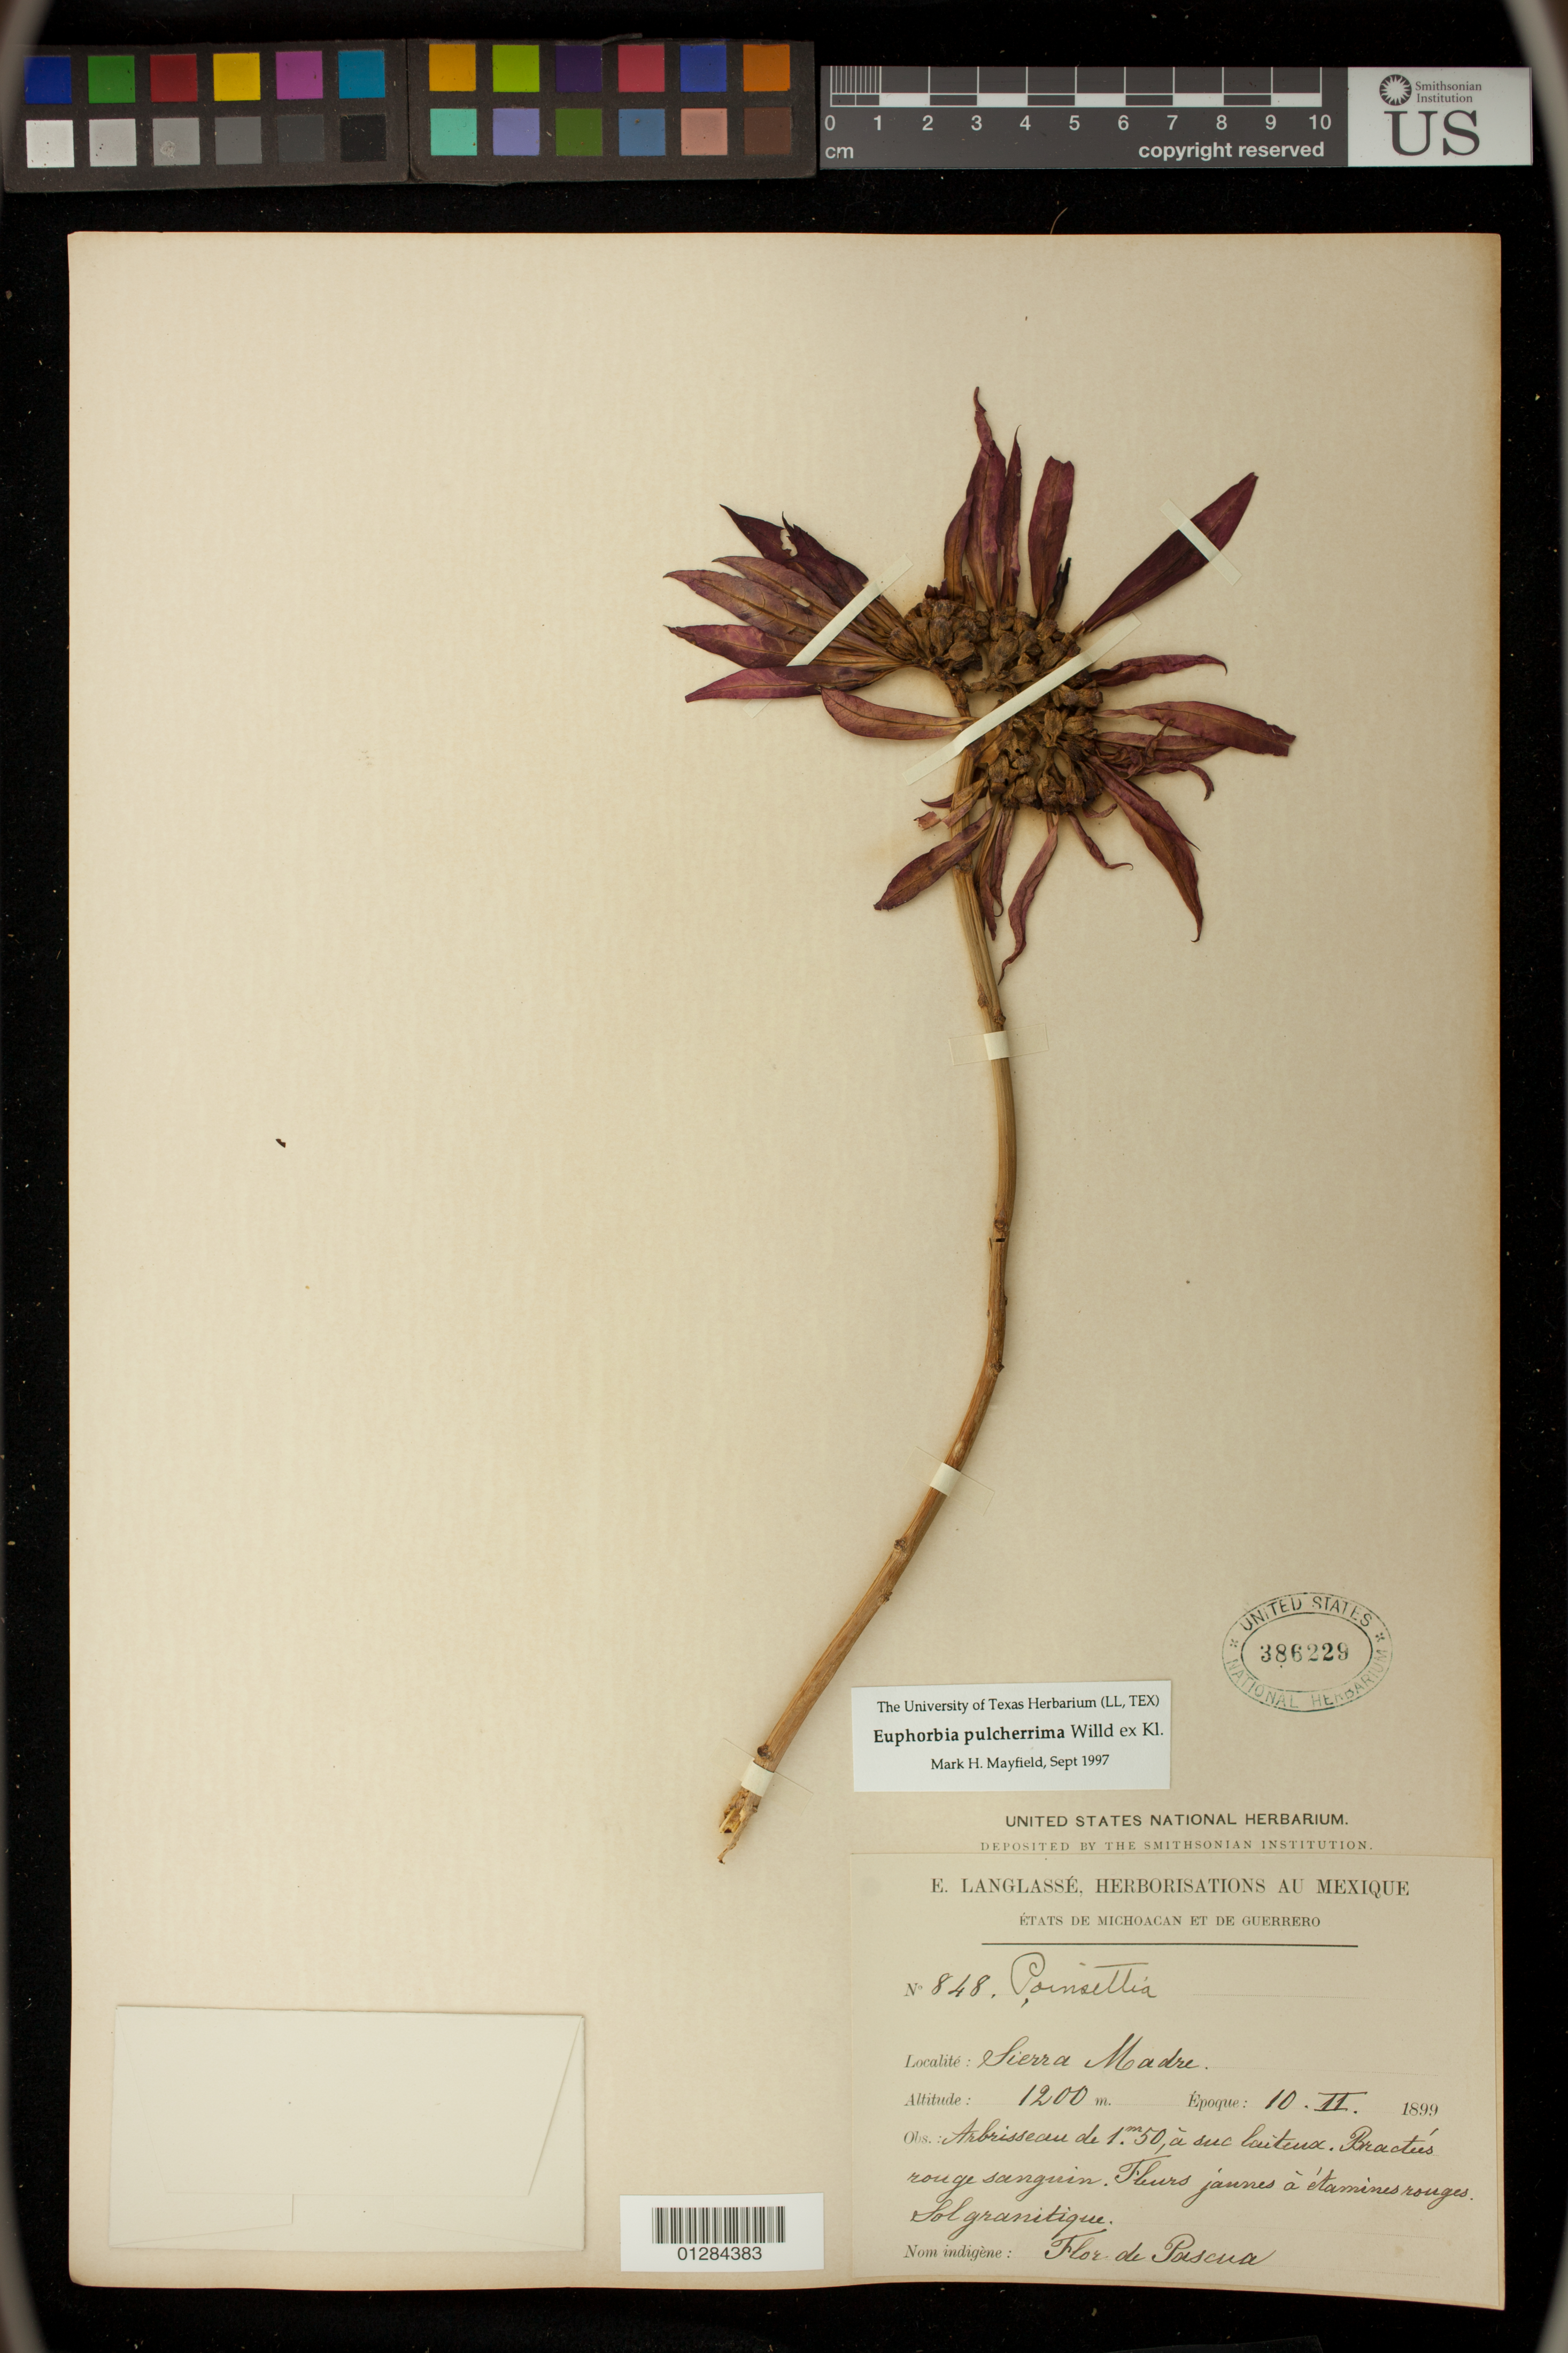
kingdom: Plantae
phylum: Tracheophyta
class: Magnoliopsida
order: Malpighiales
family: Euphorbiaceae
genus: Euphorbia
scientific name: Euphorbia pulcherrima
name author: Willd. ex Klotzsch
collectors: E. Langlassé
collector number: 848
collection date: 1899-02-10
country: Mexico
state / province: Guerrero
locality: Sierra Madre, Flor de Pascua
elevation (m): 1200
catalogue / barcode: US 386229